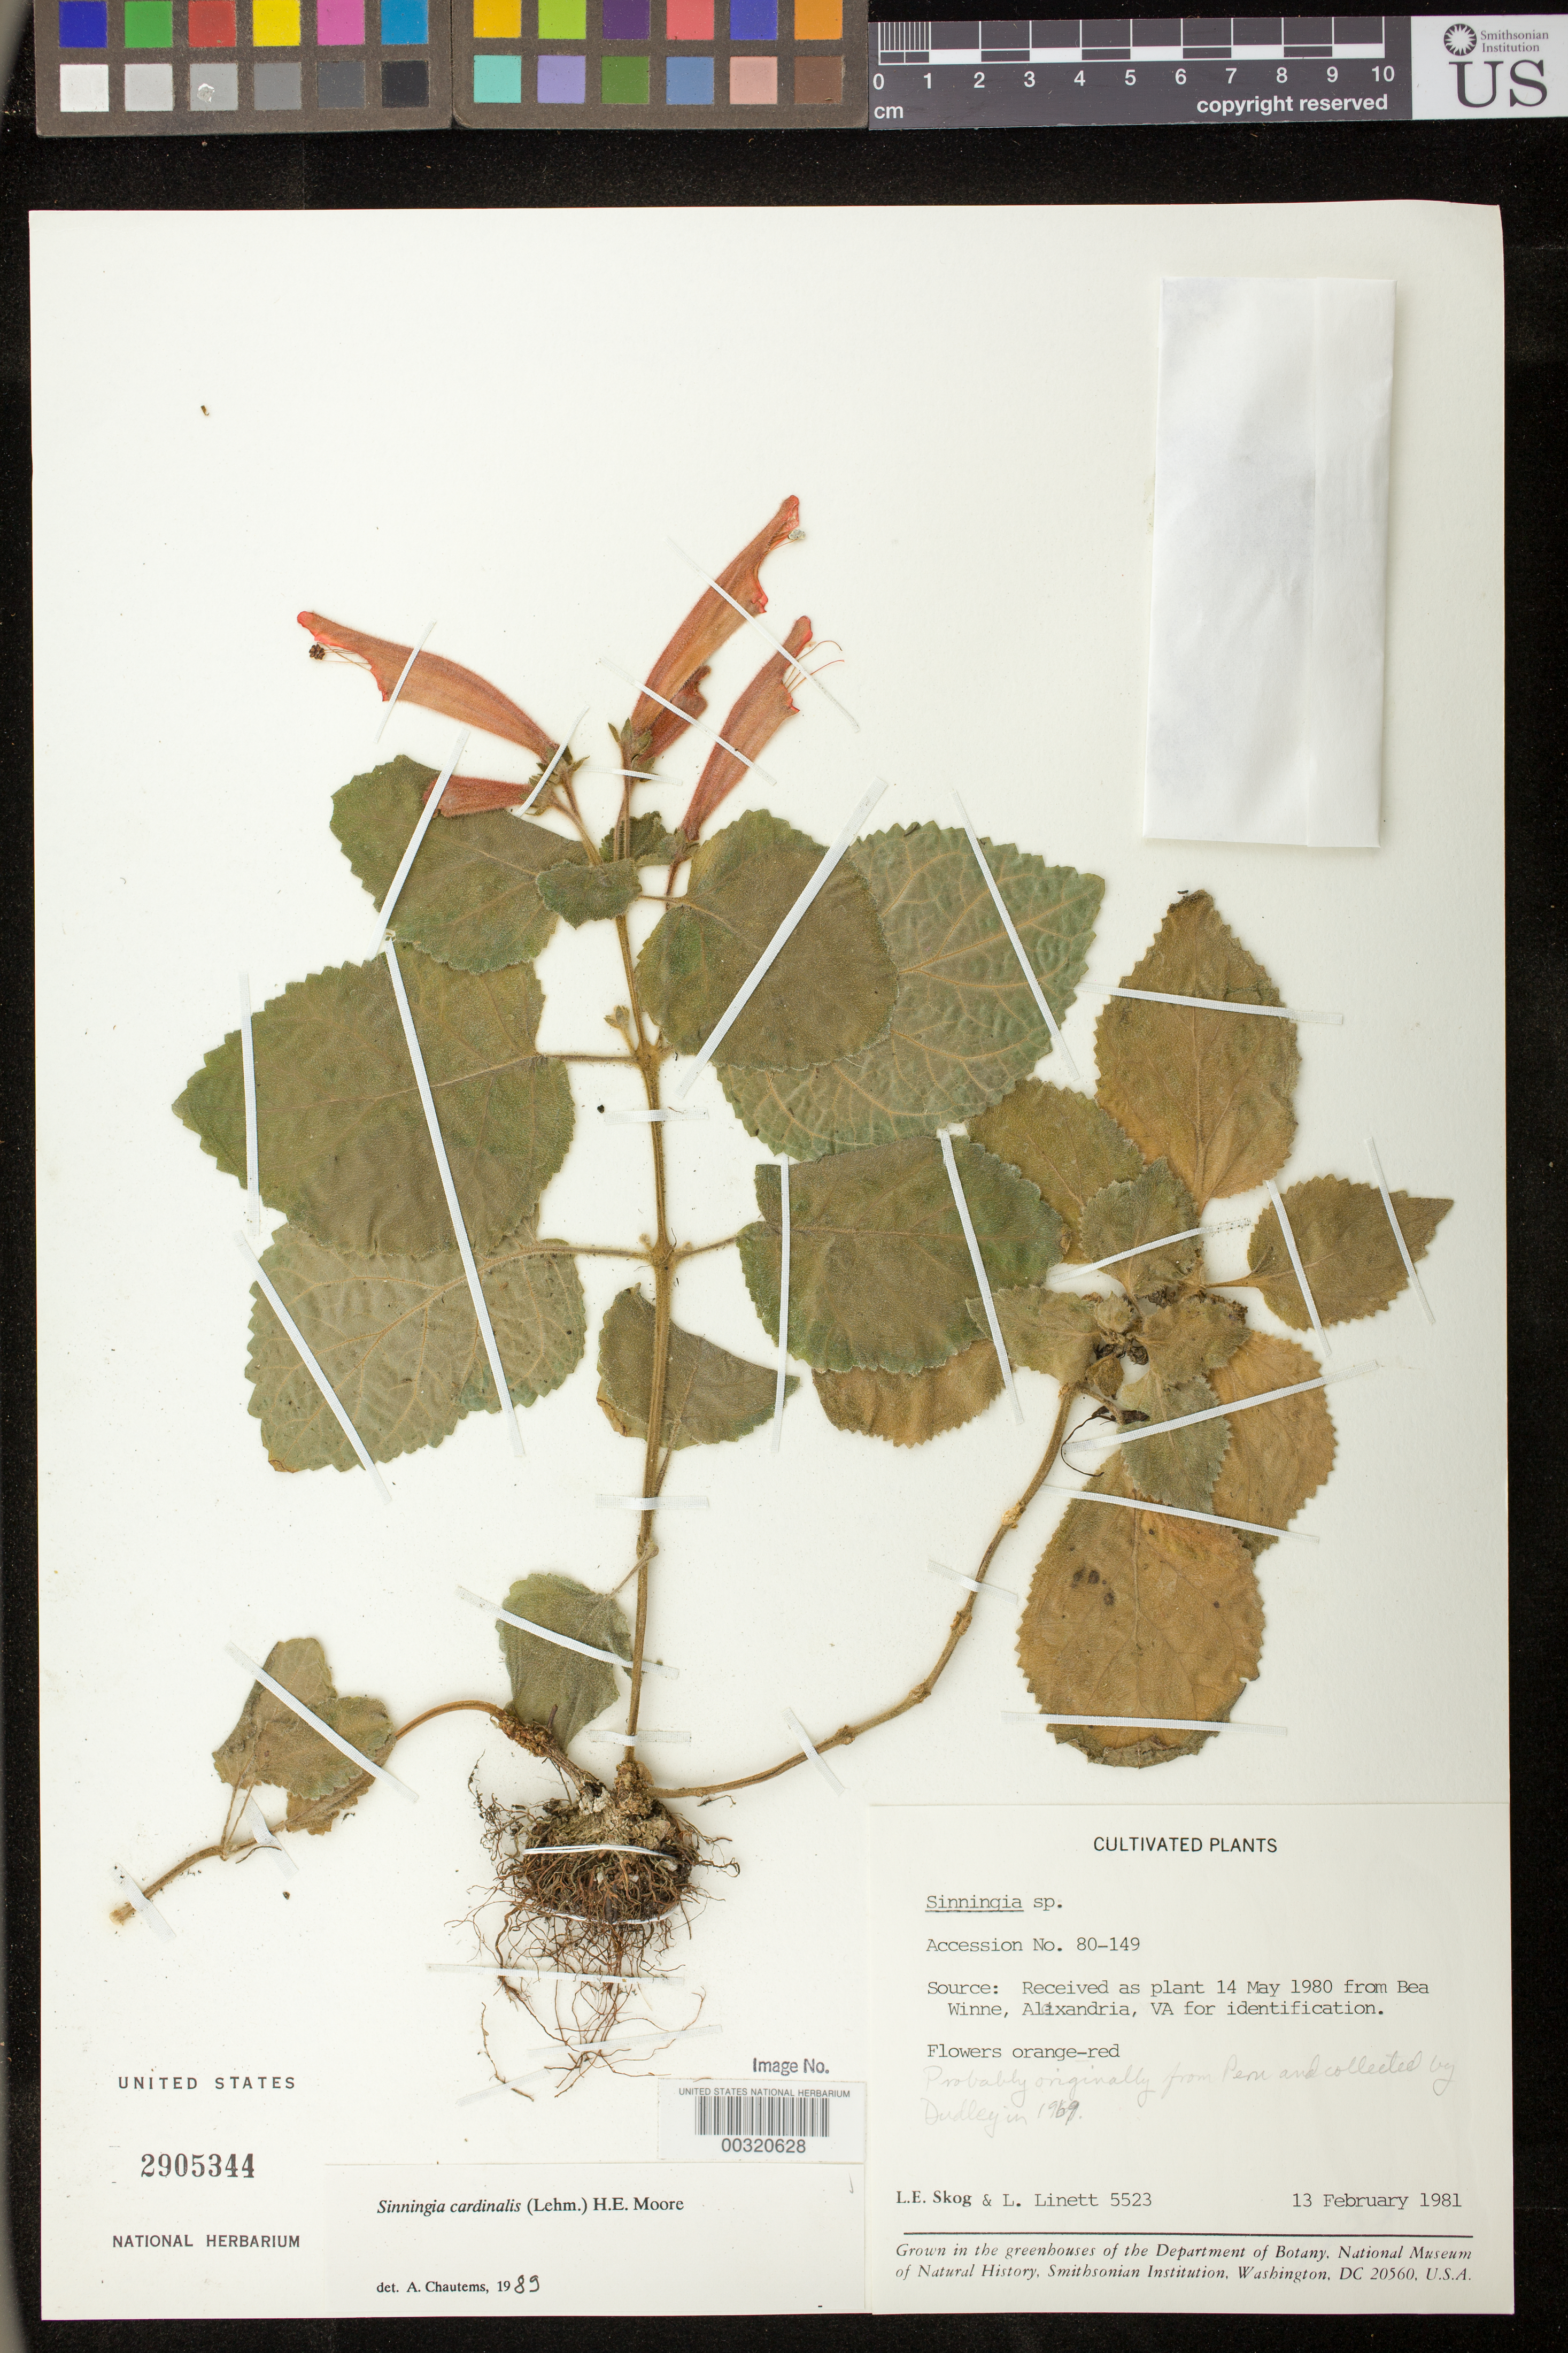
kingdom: Plantae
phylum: Tracheophyta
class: Magnoliopsida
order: Lamiales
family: Gesneriaceae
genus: Sinningia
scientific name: Sinningia cardinalis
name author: (Lehm.) H.E. Moore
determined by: Chautems, A. P.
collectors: L. E. Skog & L. Linett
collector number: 5523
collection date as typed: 13 Feb 1981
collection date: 1981-02-13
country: Peru (?)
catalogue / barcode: US 2905344